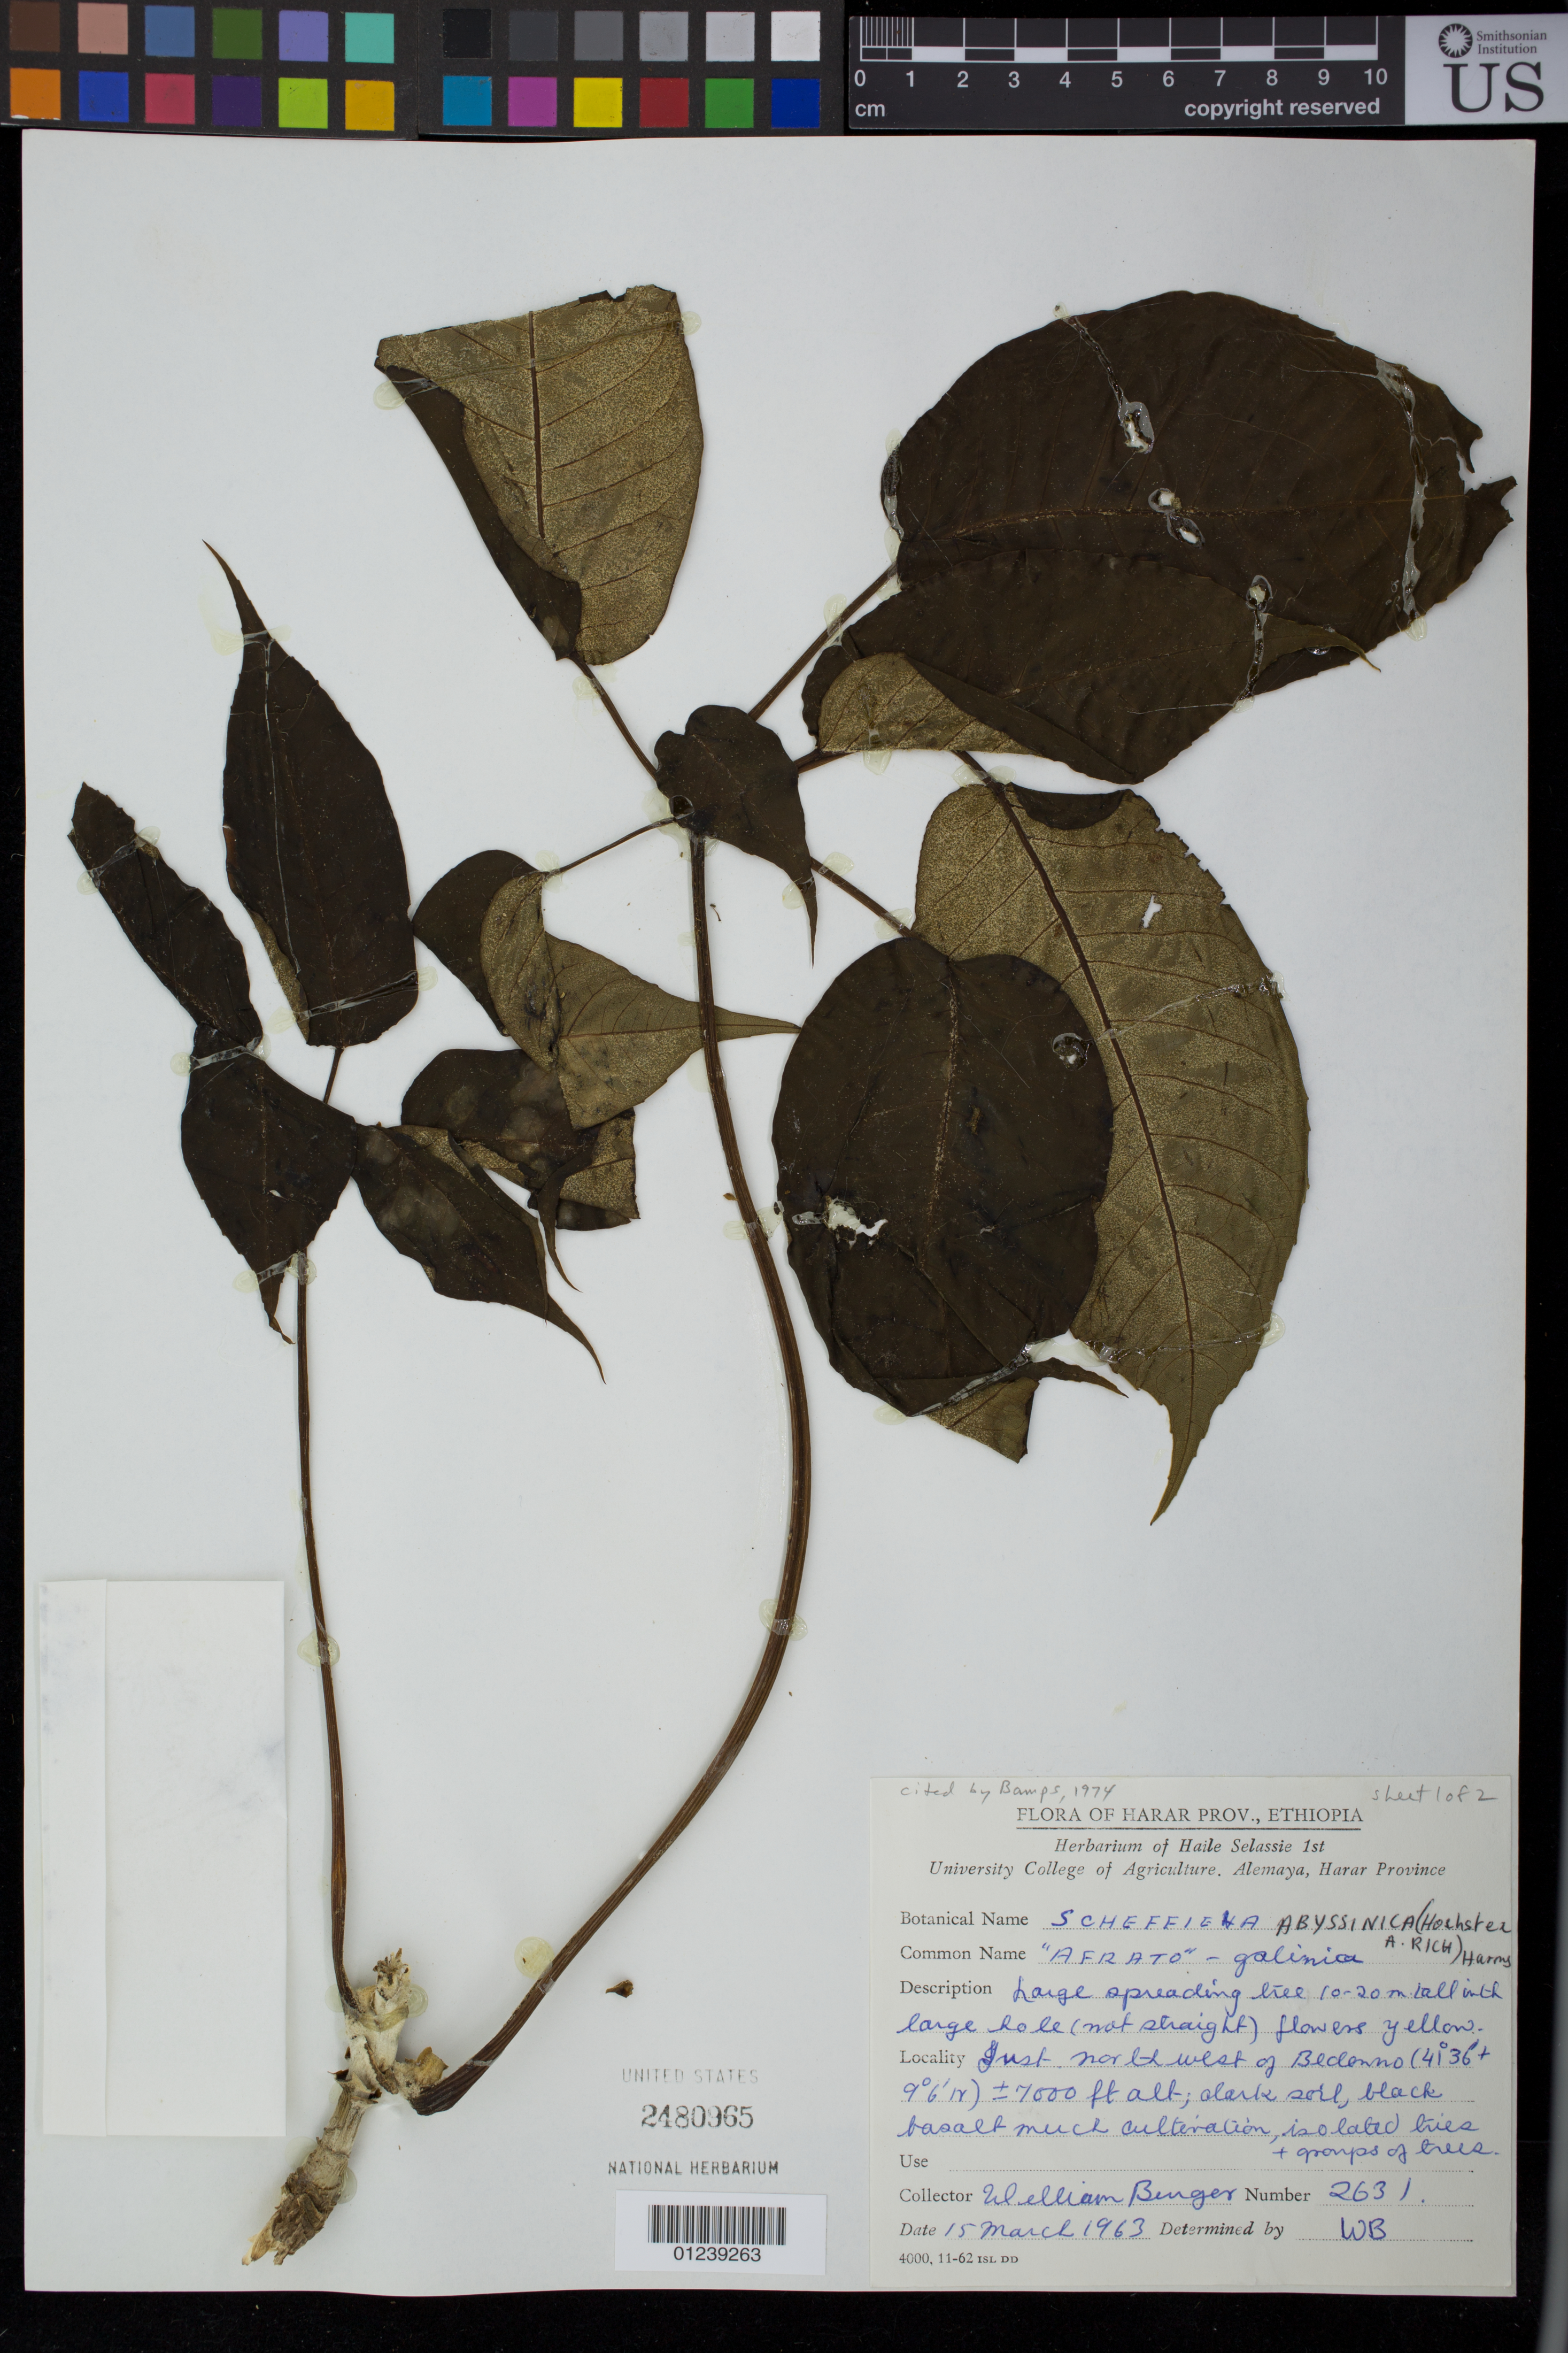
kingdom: Plantae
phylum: Tracheophyta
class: Magnoliopsida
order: Apiales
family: Araliaceae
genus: Schefflera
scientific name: Schefflera abyssinica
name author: (Hochst. ex A. Rich.) Harms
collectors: W. Burger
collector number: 2631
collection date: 1963-03-15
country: Ethiopia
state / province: Oromiya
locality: Just north-west of Bedonno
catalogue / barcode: US 2480965